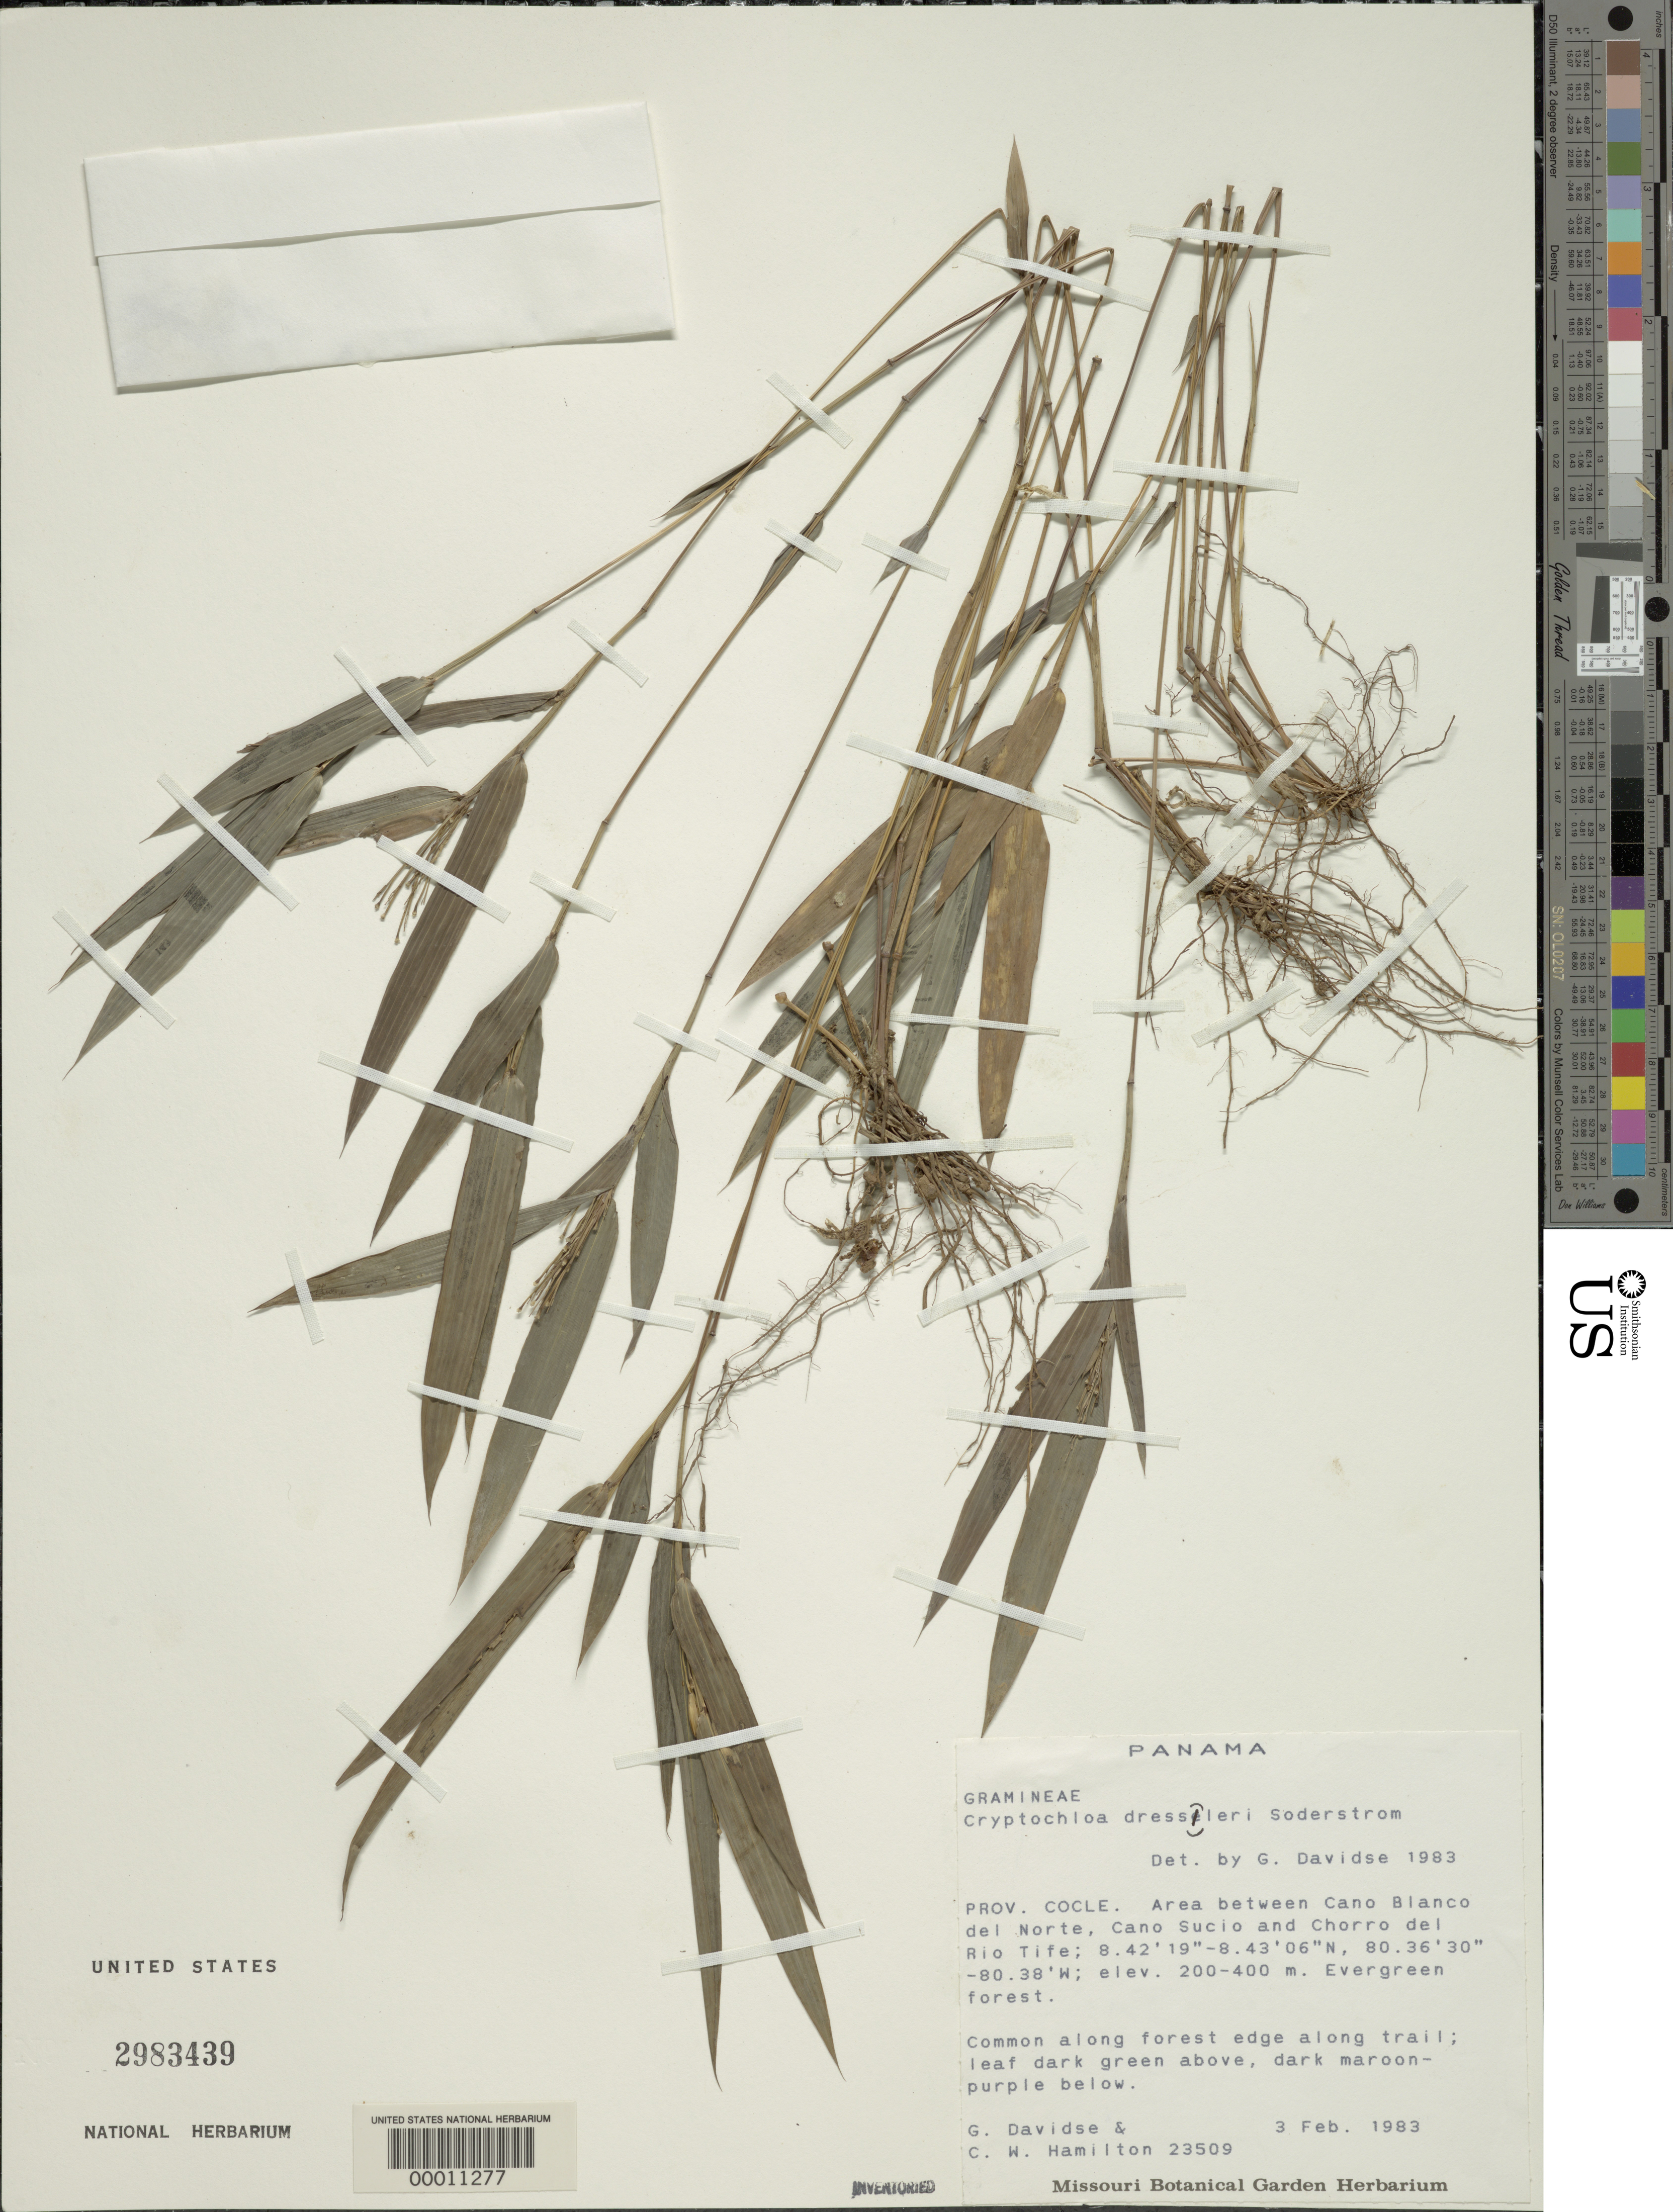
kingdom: Plantae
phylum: Tracheophyta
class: Liliopsida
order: Poales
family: Poaceae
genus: Cryptochloa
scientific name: Cryptochloa dressleri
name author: Soderstr.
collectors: G. Davidse & C. W. Hamilton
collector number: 23509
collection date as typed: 03 Feb 1983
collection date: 1983-02-03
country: Panama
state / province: Coclé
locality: Cano Blanco del Norte, Cano Sucio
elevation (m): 200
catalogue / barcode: US 2983439